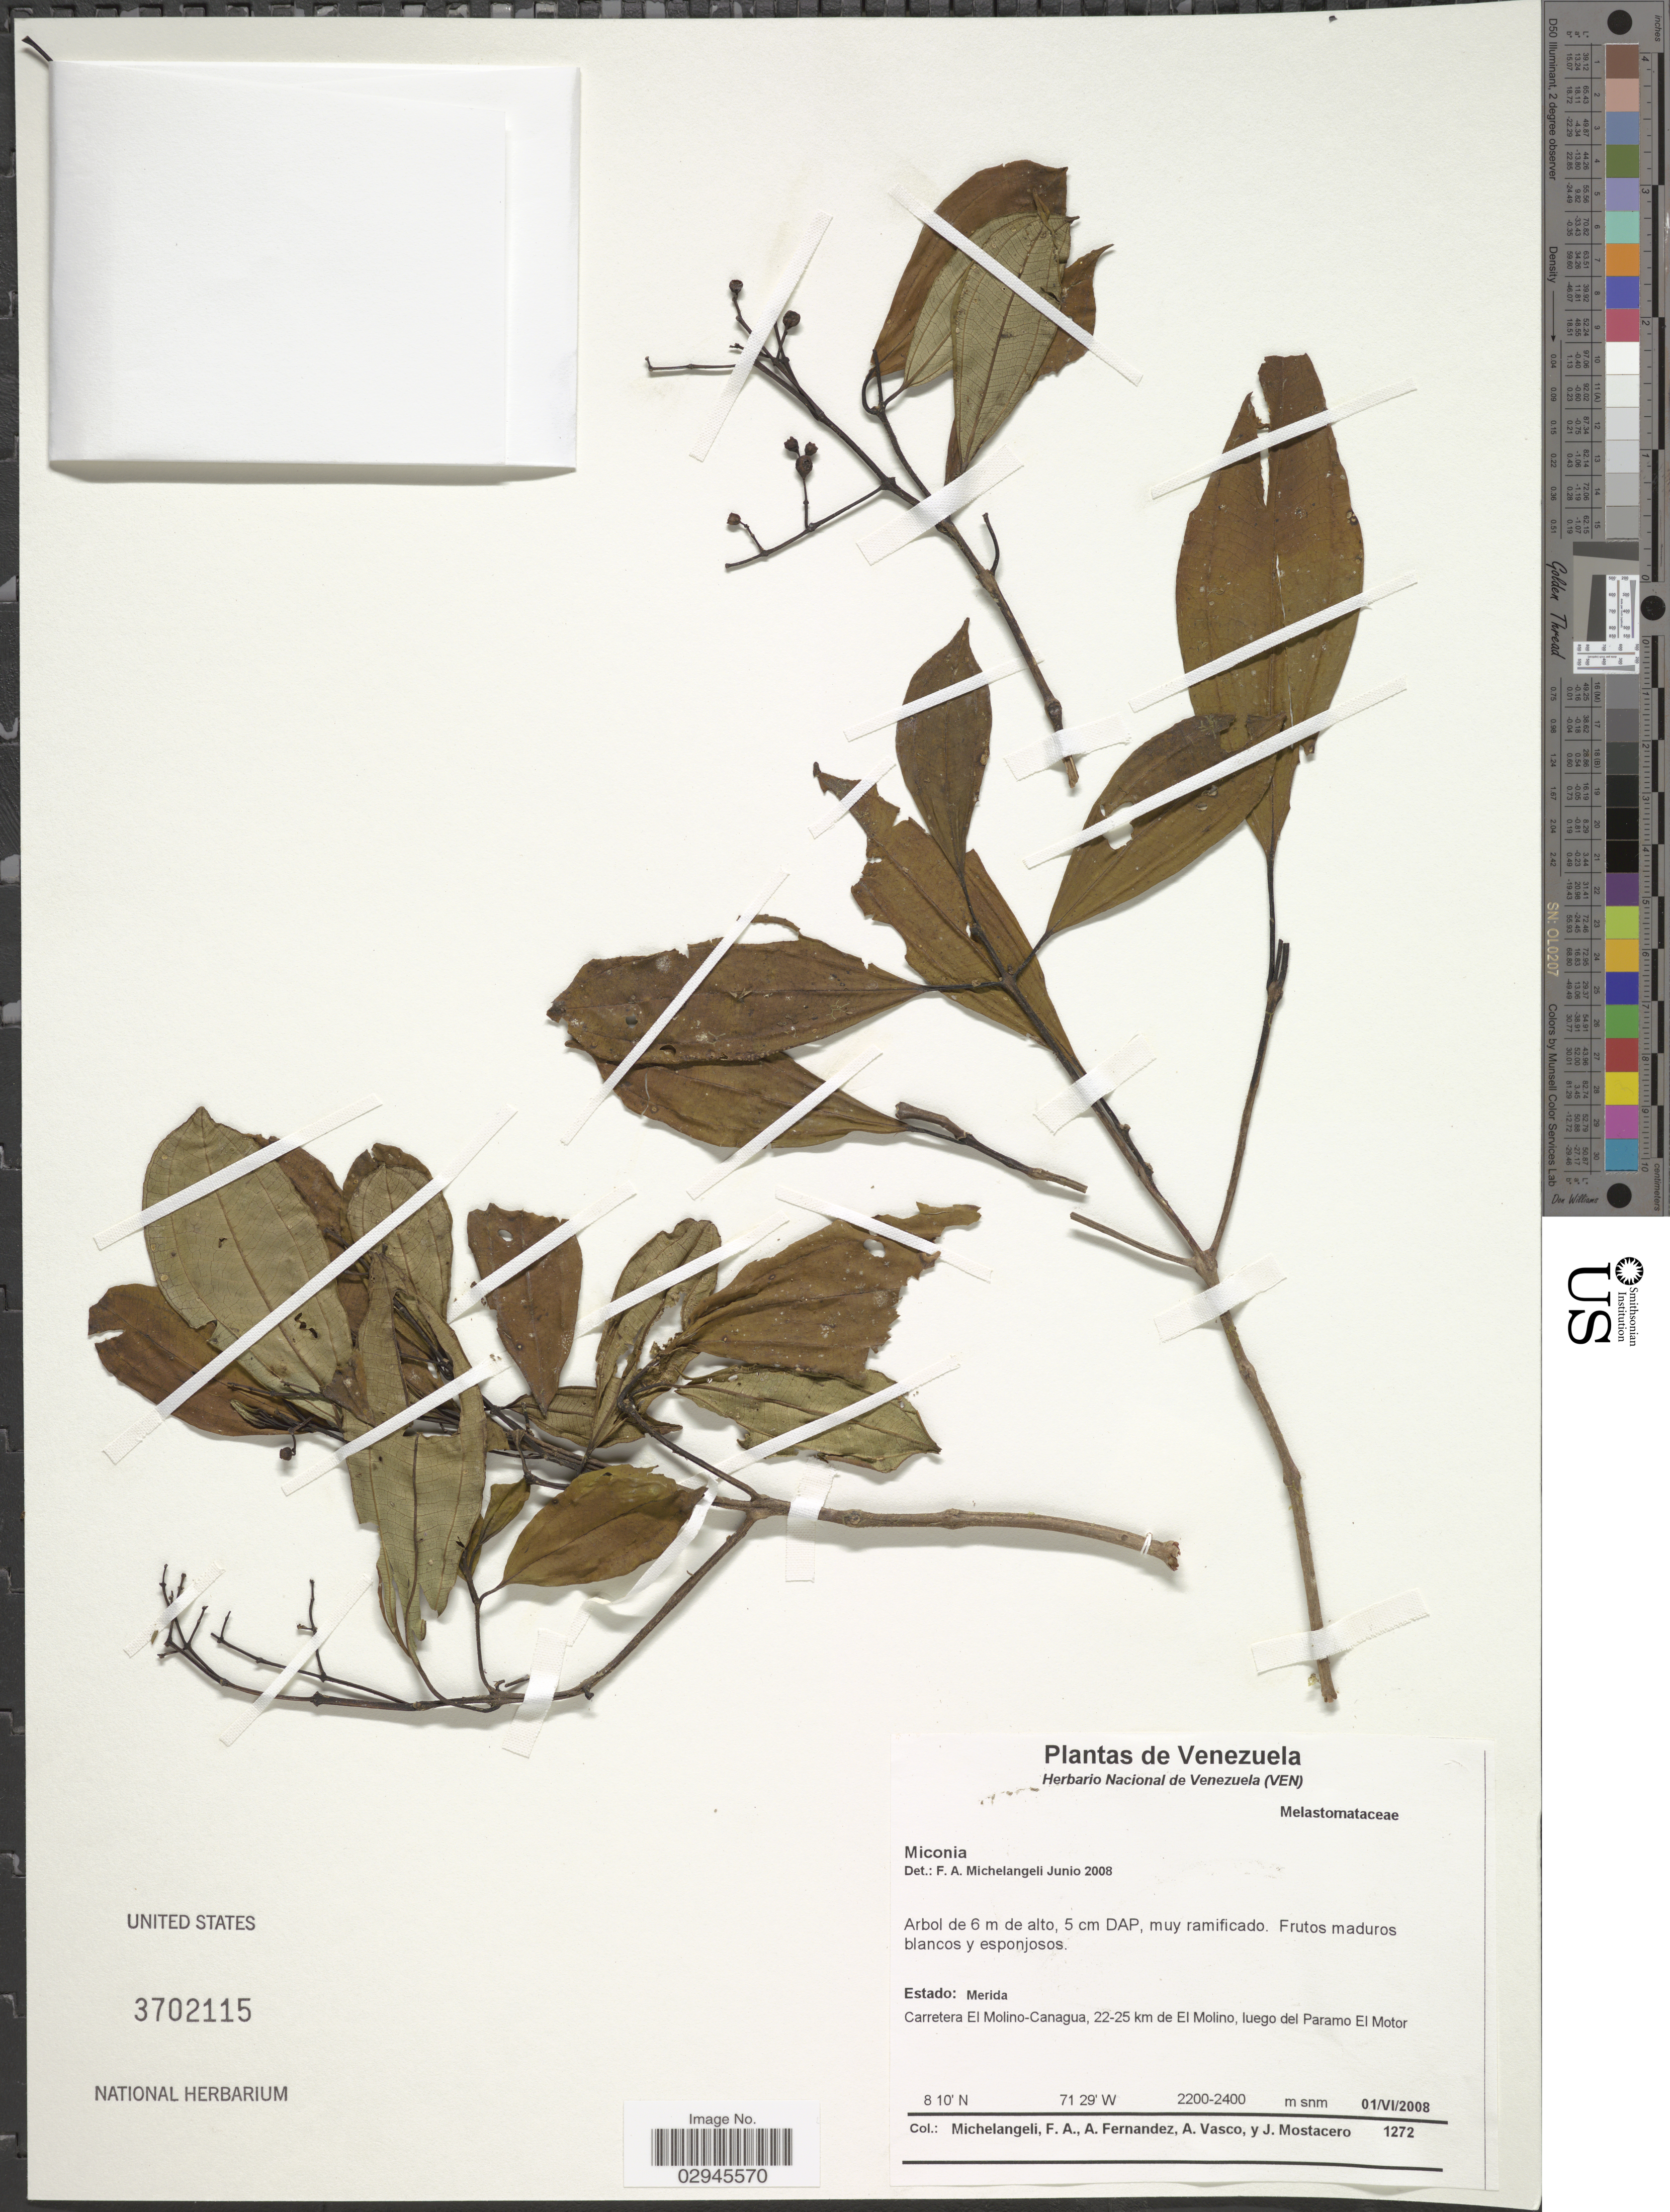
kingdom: Plantae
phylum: Tracheophyta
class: Magnoliopsida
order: Myrtales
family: Melastomataceae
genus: Miconia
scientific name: Miconia sp.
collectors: F. A. Michelangeli, A. Fernandez, A. Vasco & J. Mostacero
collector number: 1272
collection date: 2008-06-01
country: Venezuela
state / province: Mérida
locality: Carretera El Molino-Canagua, 22-25 km de El Molino, luego del Paramo El Motor.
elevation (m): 2200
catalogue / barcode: US 3702115